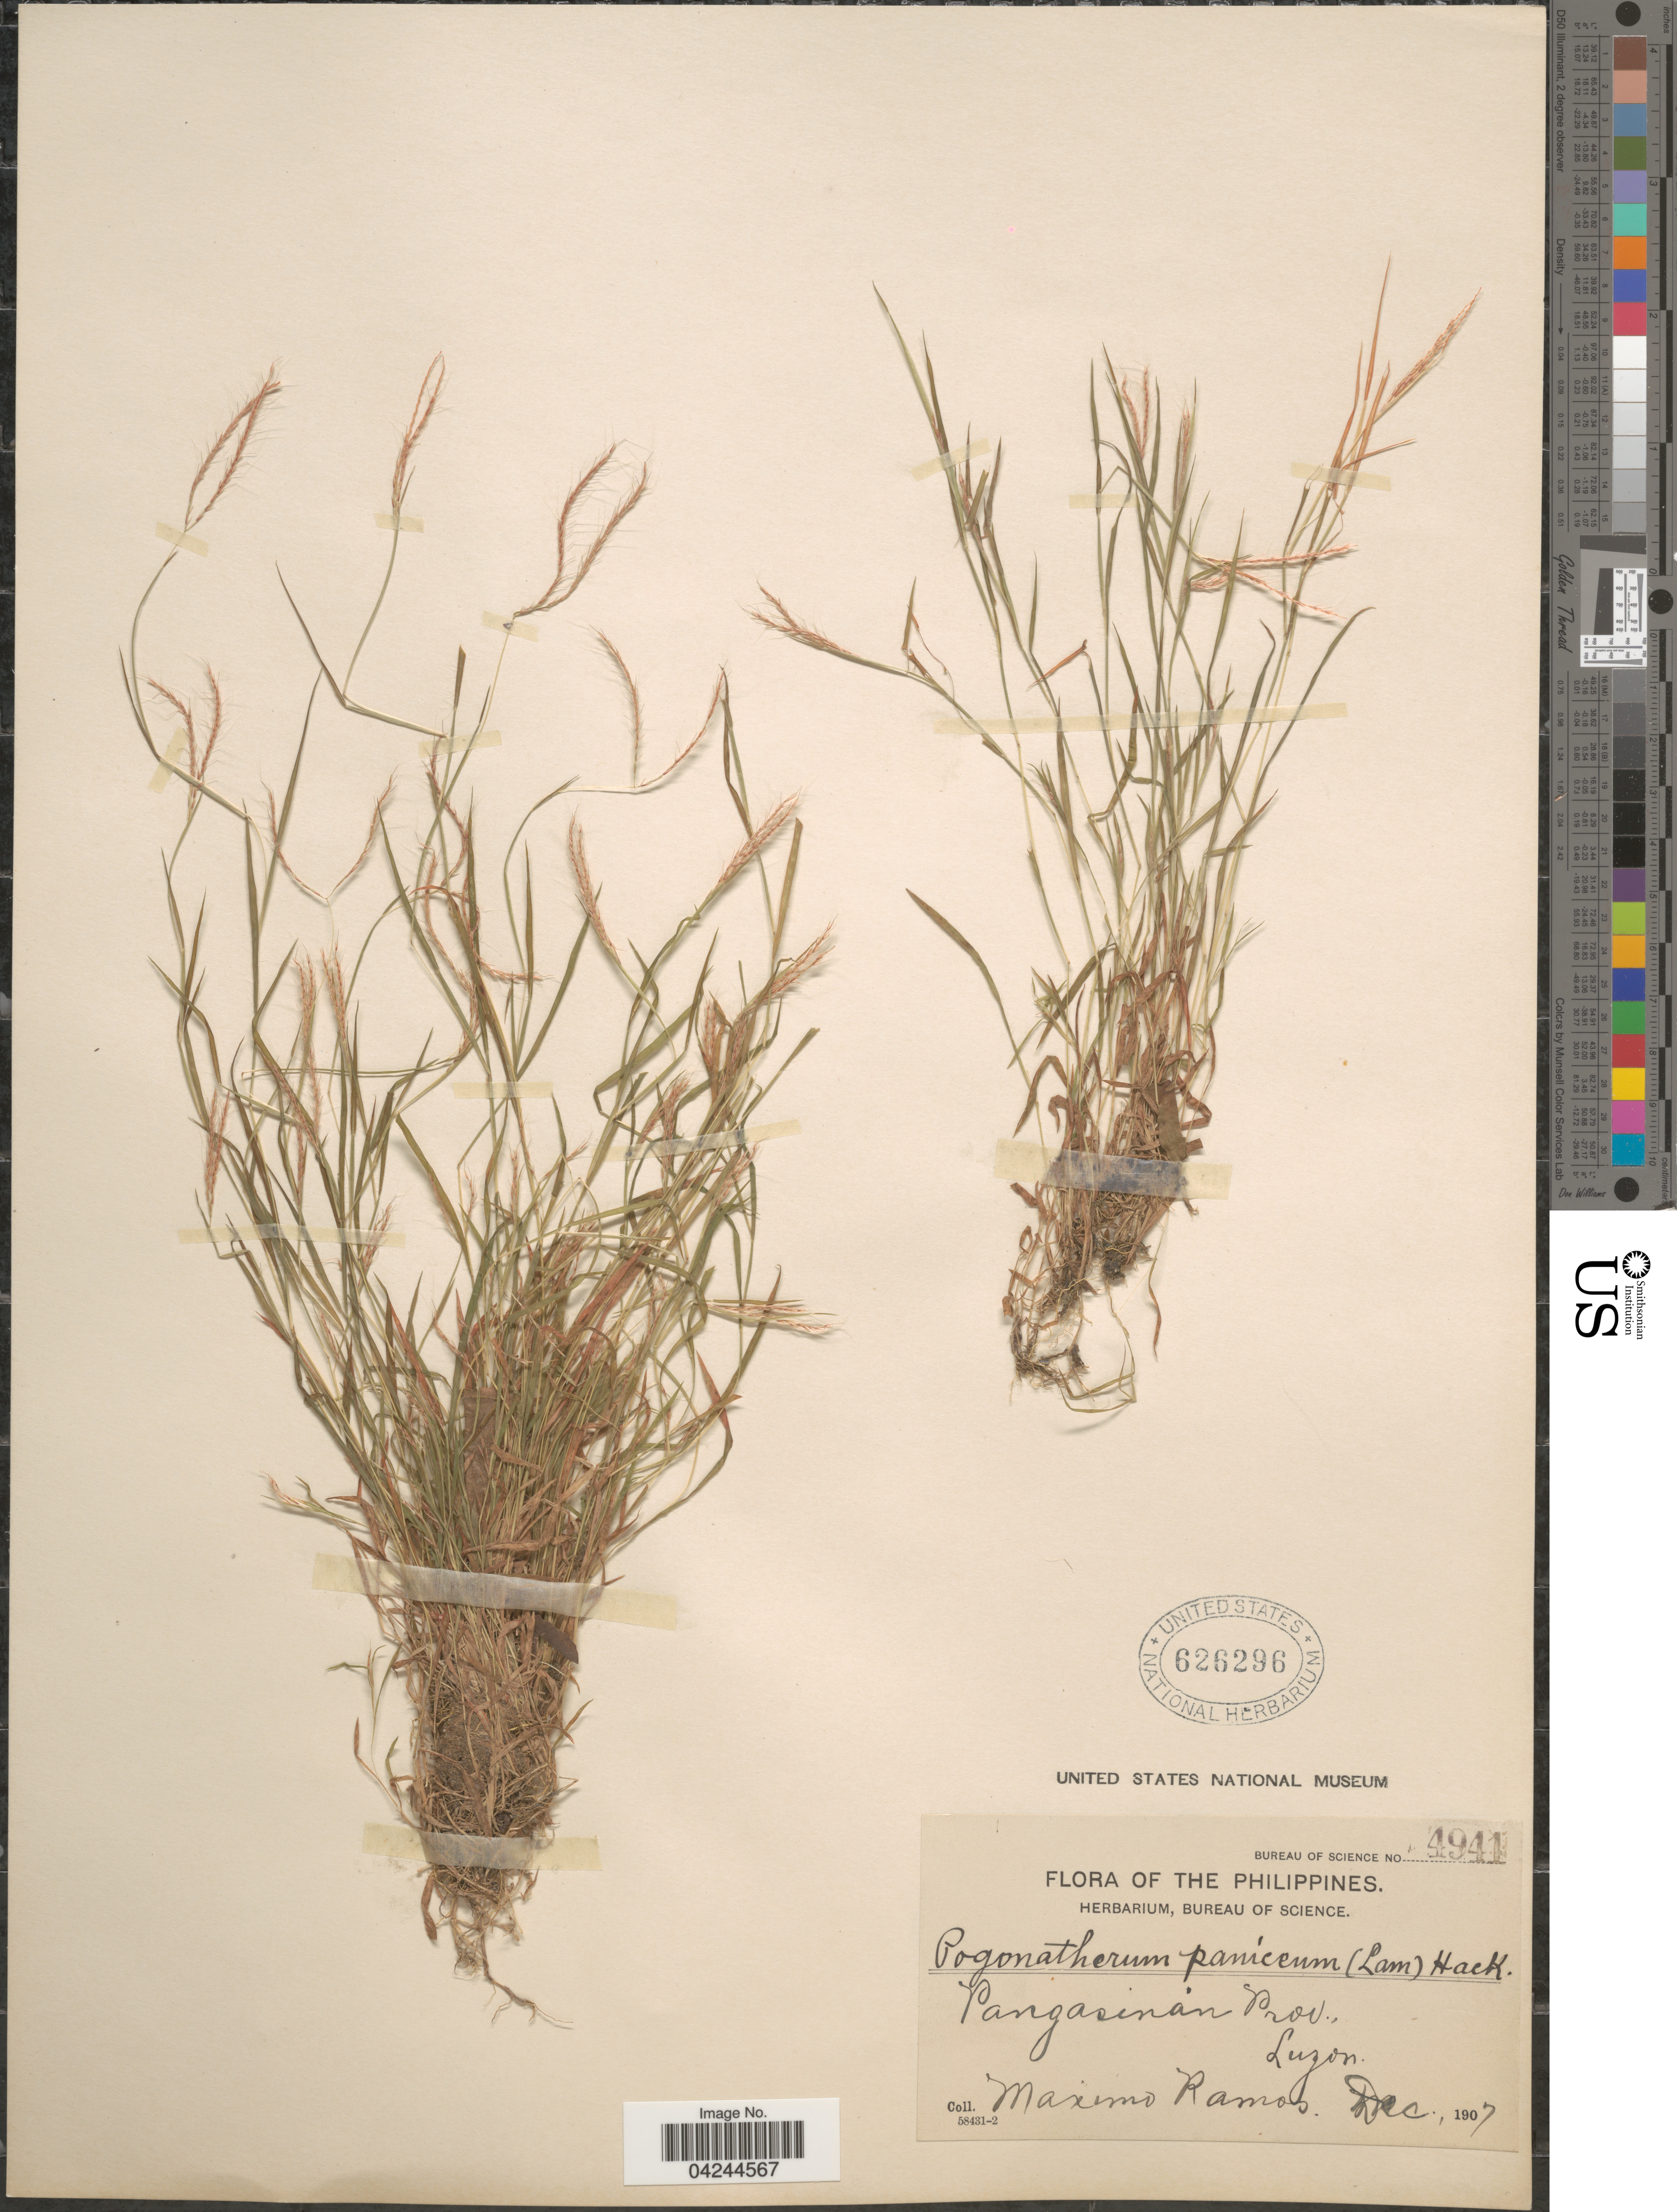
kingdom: Plantae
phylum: Tracheophyta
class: Liliopsida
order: Poales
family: Poaceae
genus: Pogonatherum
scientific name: Pogonatherum crinitum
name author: (Thunb.) Kunth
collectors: M. Ramos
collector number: Bureau of Science 4941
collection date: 1907-12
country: Philippines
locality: Pangasinan Prov., Luzon.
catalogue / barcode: US 626296